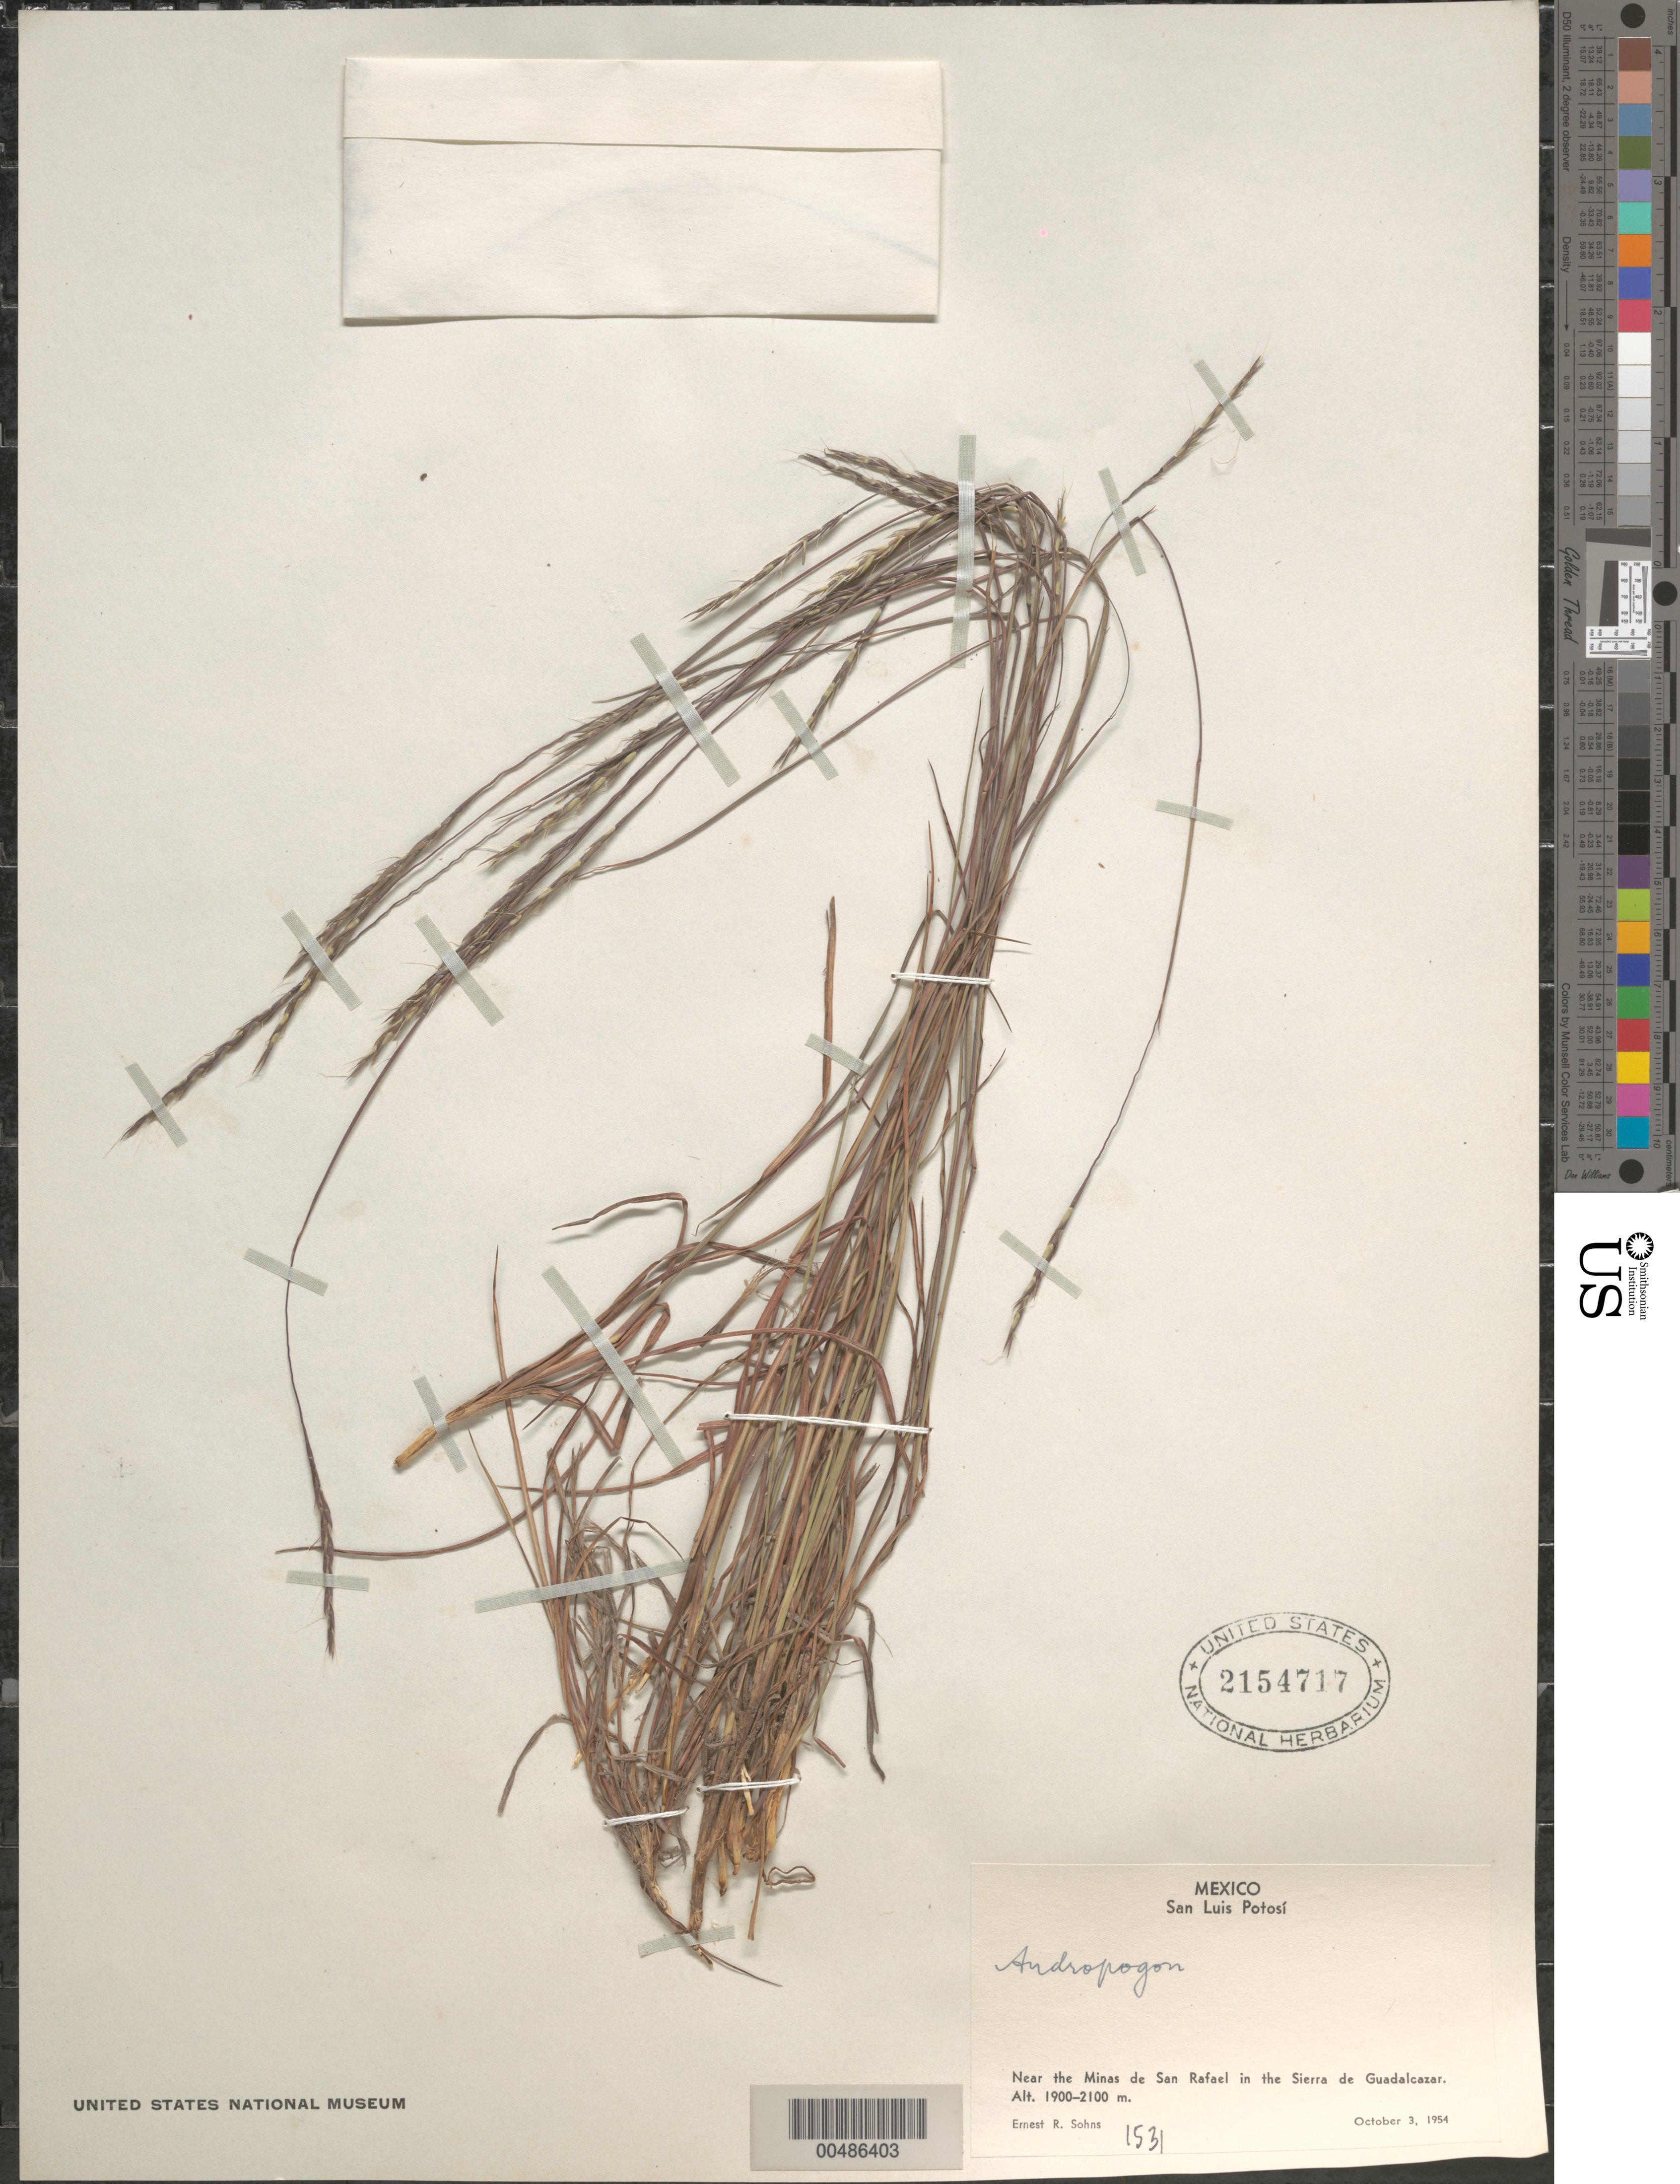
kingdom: Plantae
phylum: Tracheophyta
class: Liliopsida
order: Poales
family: Poaceae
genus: Schizachyrium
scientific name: Schizachyrium sp.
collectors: E. R. Sohns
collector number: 1531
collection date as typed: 3 Oct 1954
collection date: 1954-10-03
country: Mexico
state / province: San Luis Potosi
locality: Near the Minas de San Rafael in the Sierra de Guadalcazar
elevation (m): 1900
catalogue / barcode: US 2154717